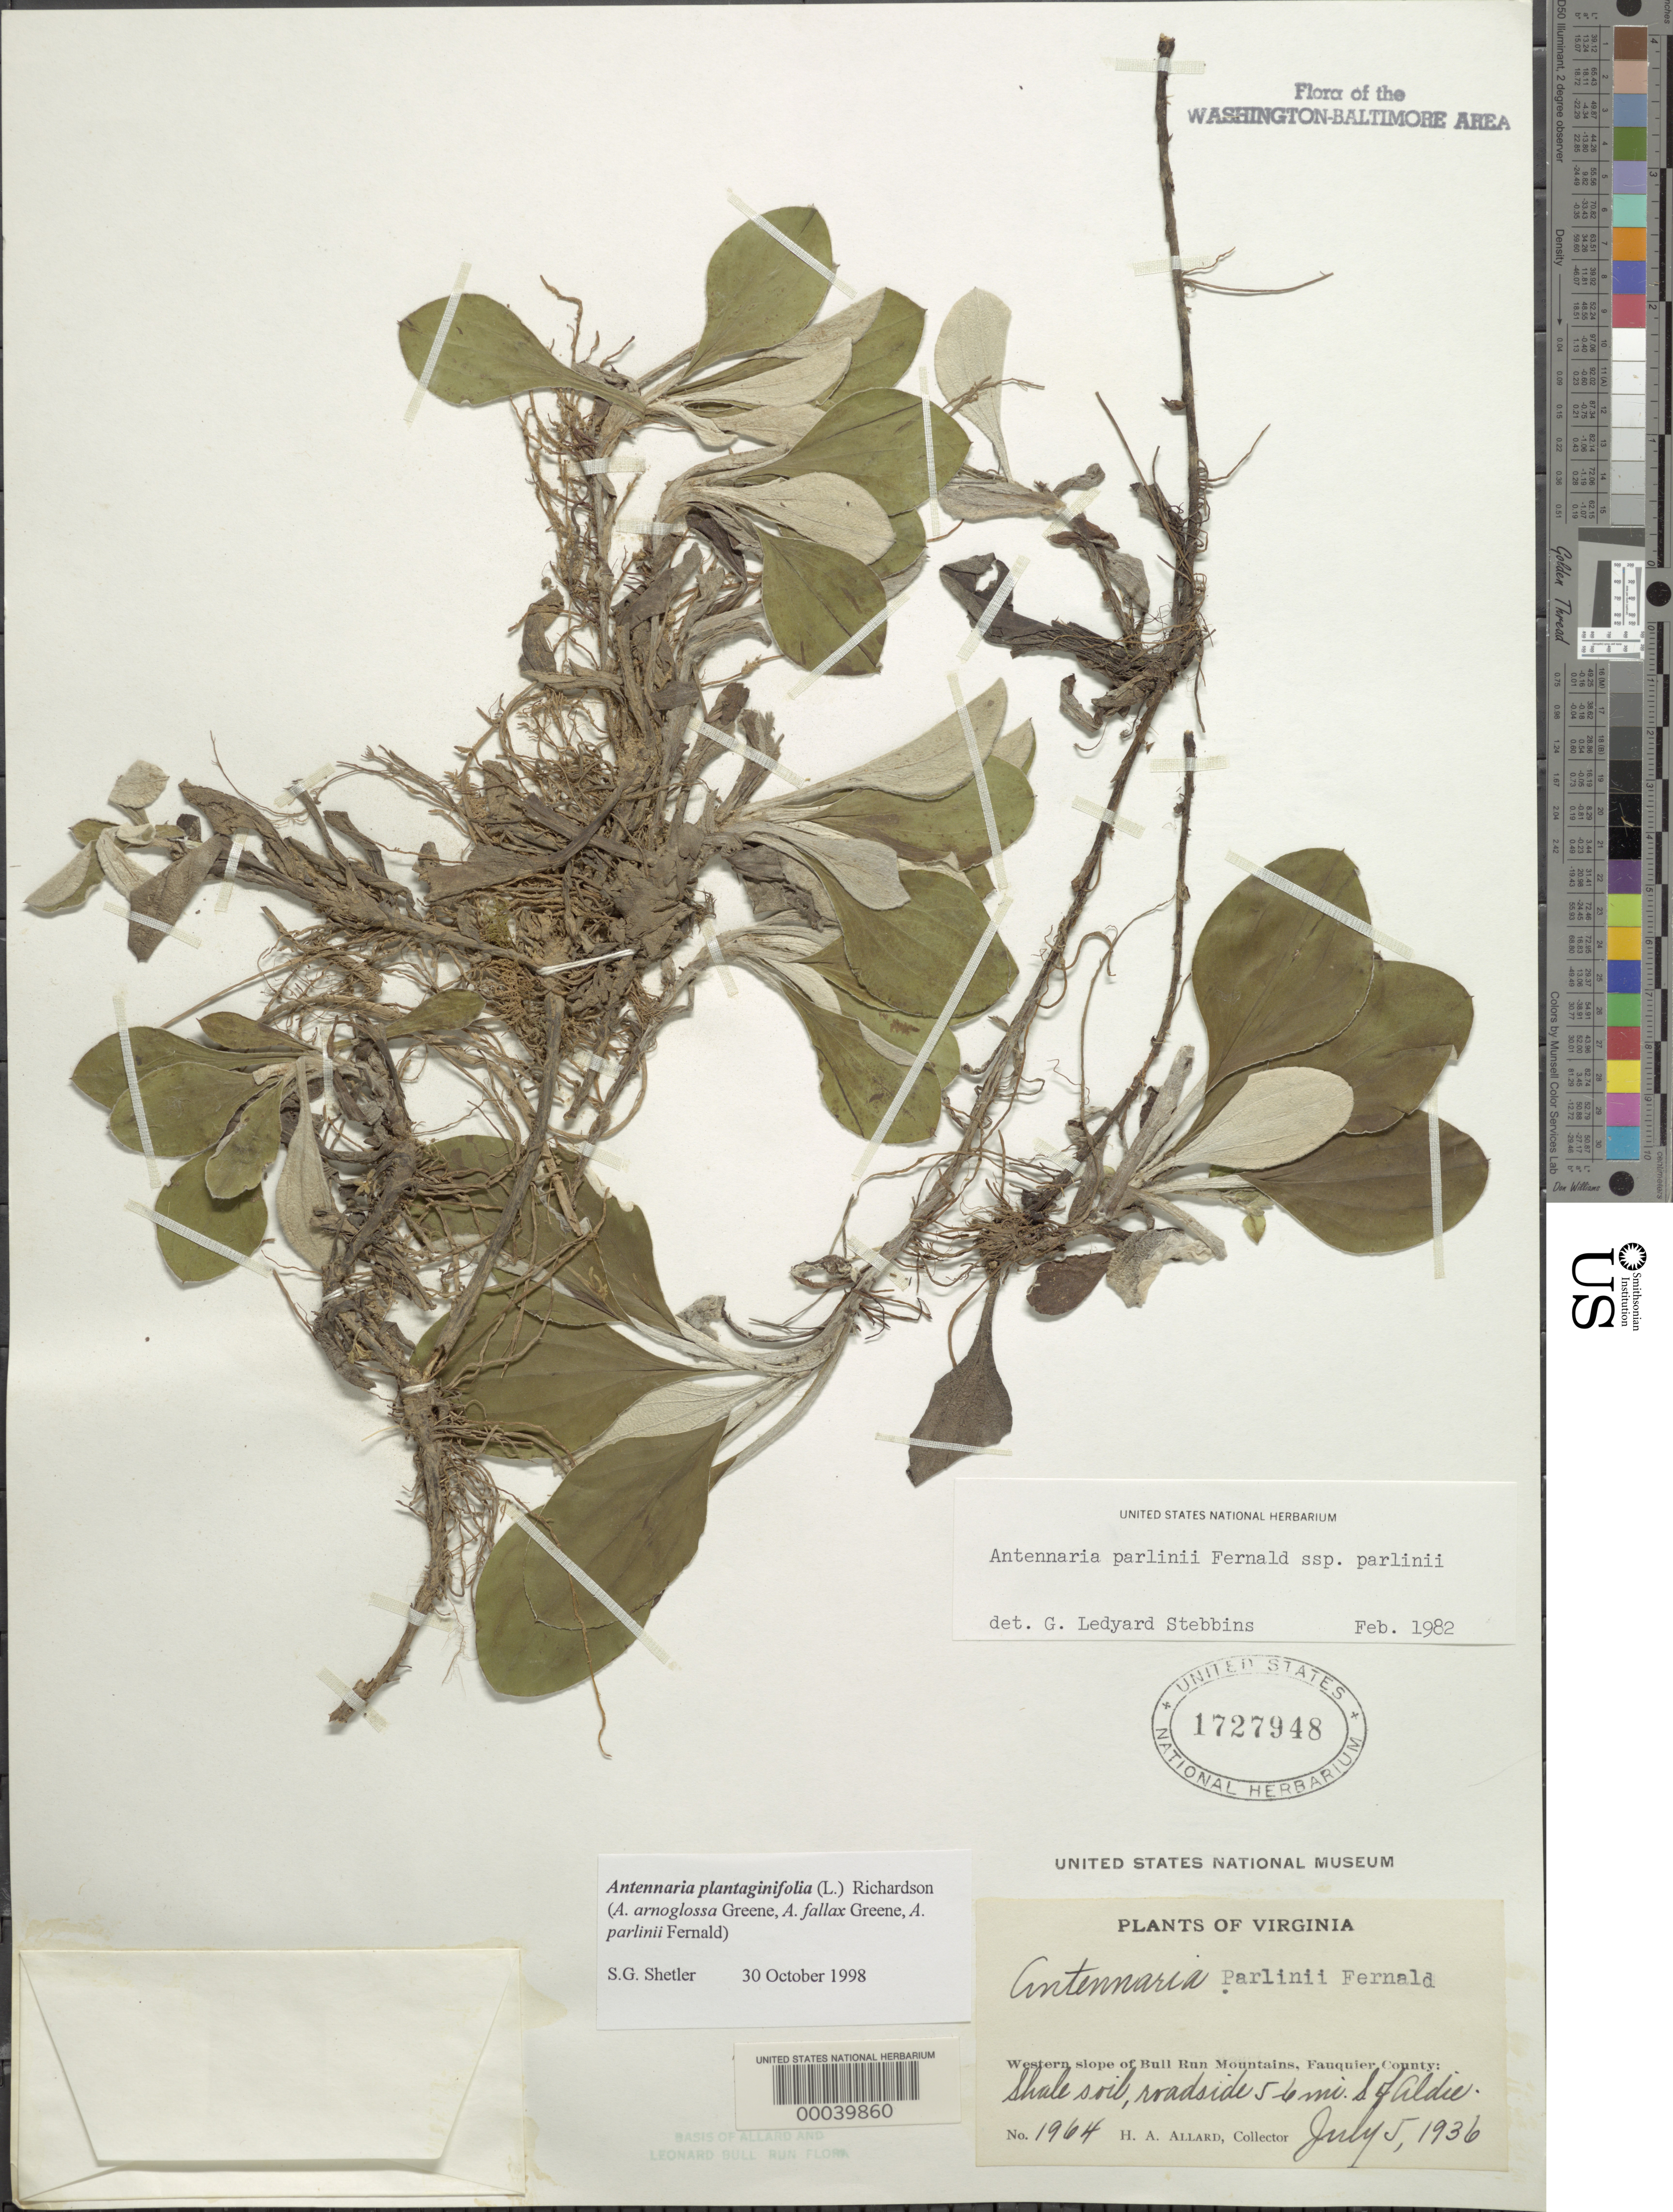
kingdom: Plantae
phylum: Tracheophyta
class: Magnoliopsida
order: Asterales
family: Asteraceae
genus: Antennaria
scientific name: Antennaria plantaginifolia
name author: (L.) Richardson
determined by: Stebbins, G. L.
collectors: H. A. Allard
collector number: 1964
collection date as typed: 05 Jul 1936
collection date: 1936-07-05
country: United States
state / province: Virginia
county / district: Fauquier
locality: South of Aldie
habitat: Shale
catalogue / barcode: US 1727948